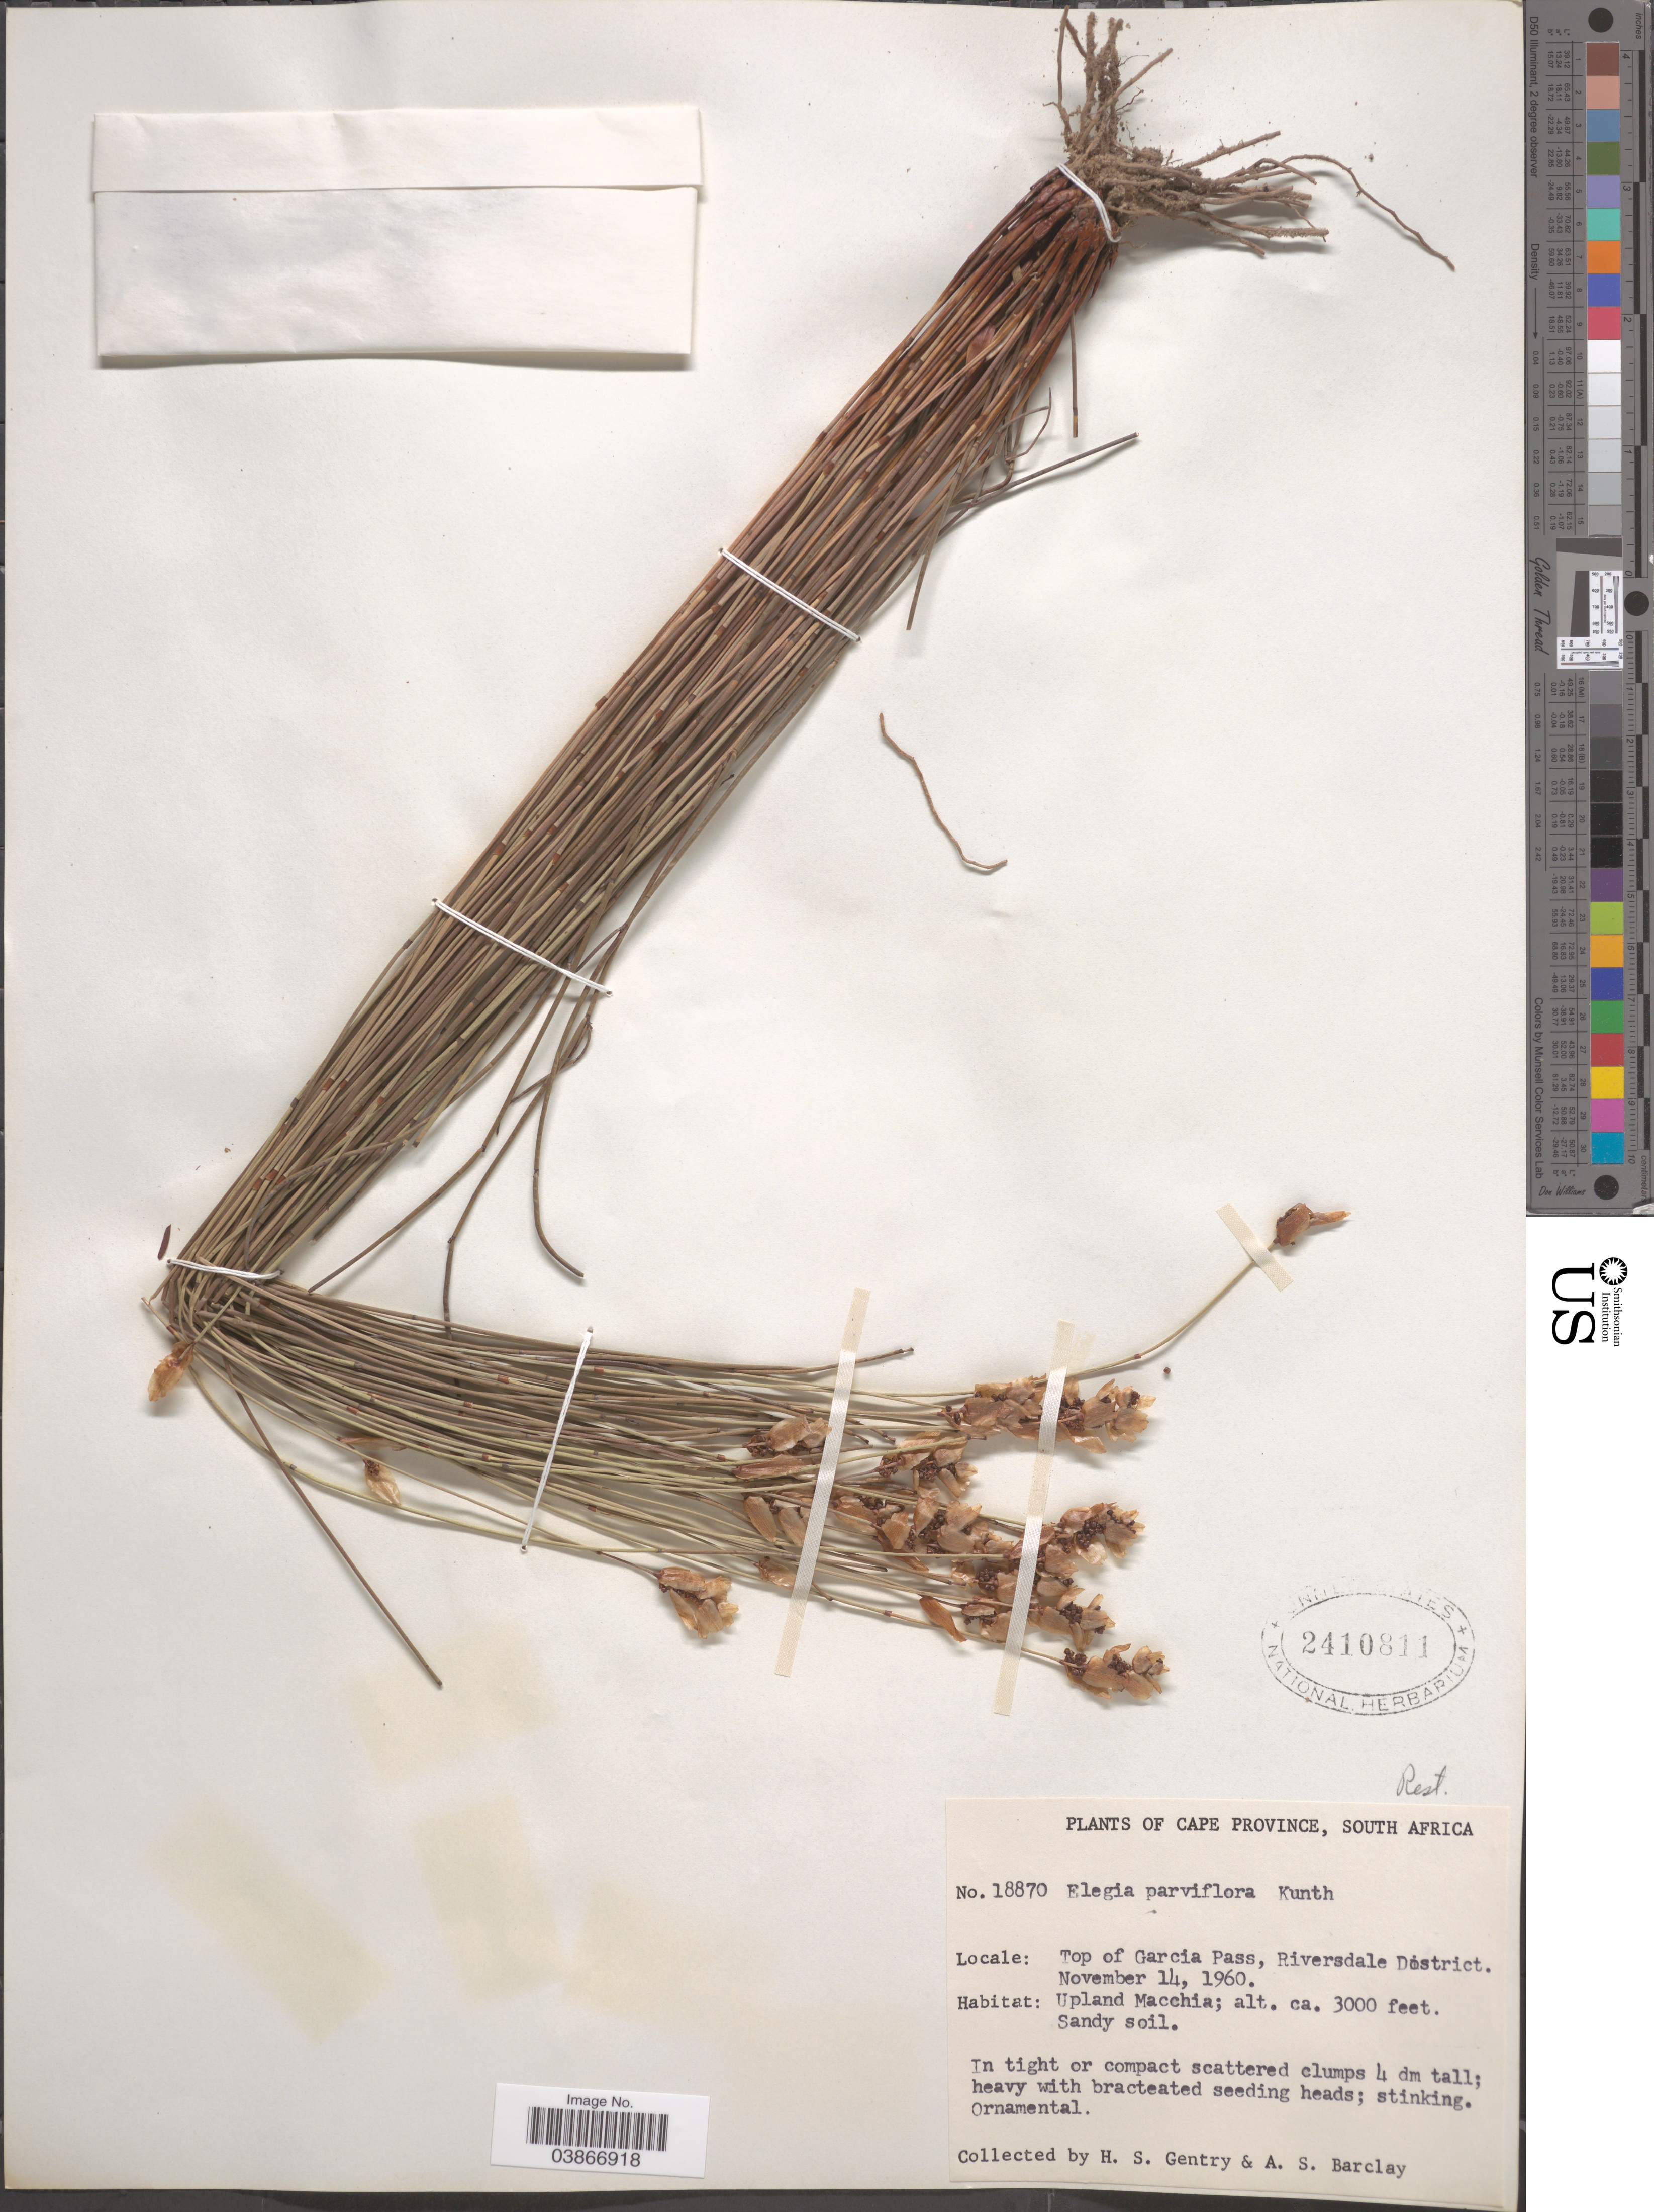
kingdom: Plantae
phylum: Tracheophyta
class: Liliopsida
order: Poales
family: Restionaceae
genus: Elegia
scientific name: Elegia parviflora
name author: (Thunb.) Kunth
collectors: H. S. Gentry & A. S. Barclay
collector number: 18870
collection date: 1960-11-14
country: South Africa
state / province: Western Cape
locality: Top of Garcia Pass, Riversdale District. Upland Macchia.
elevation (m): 914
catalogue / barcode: US 2410811